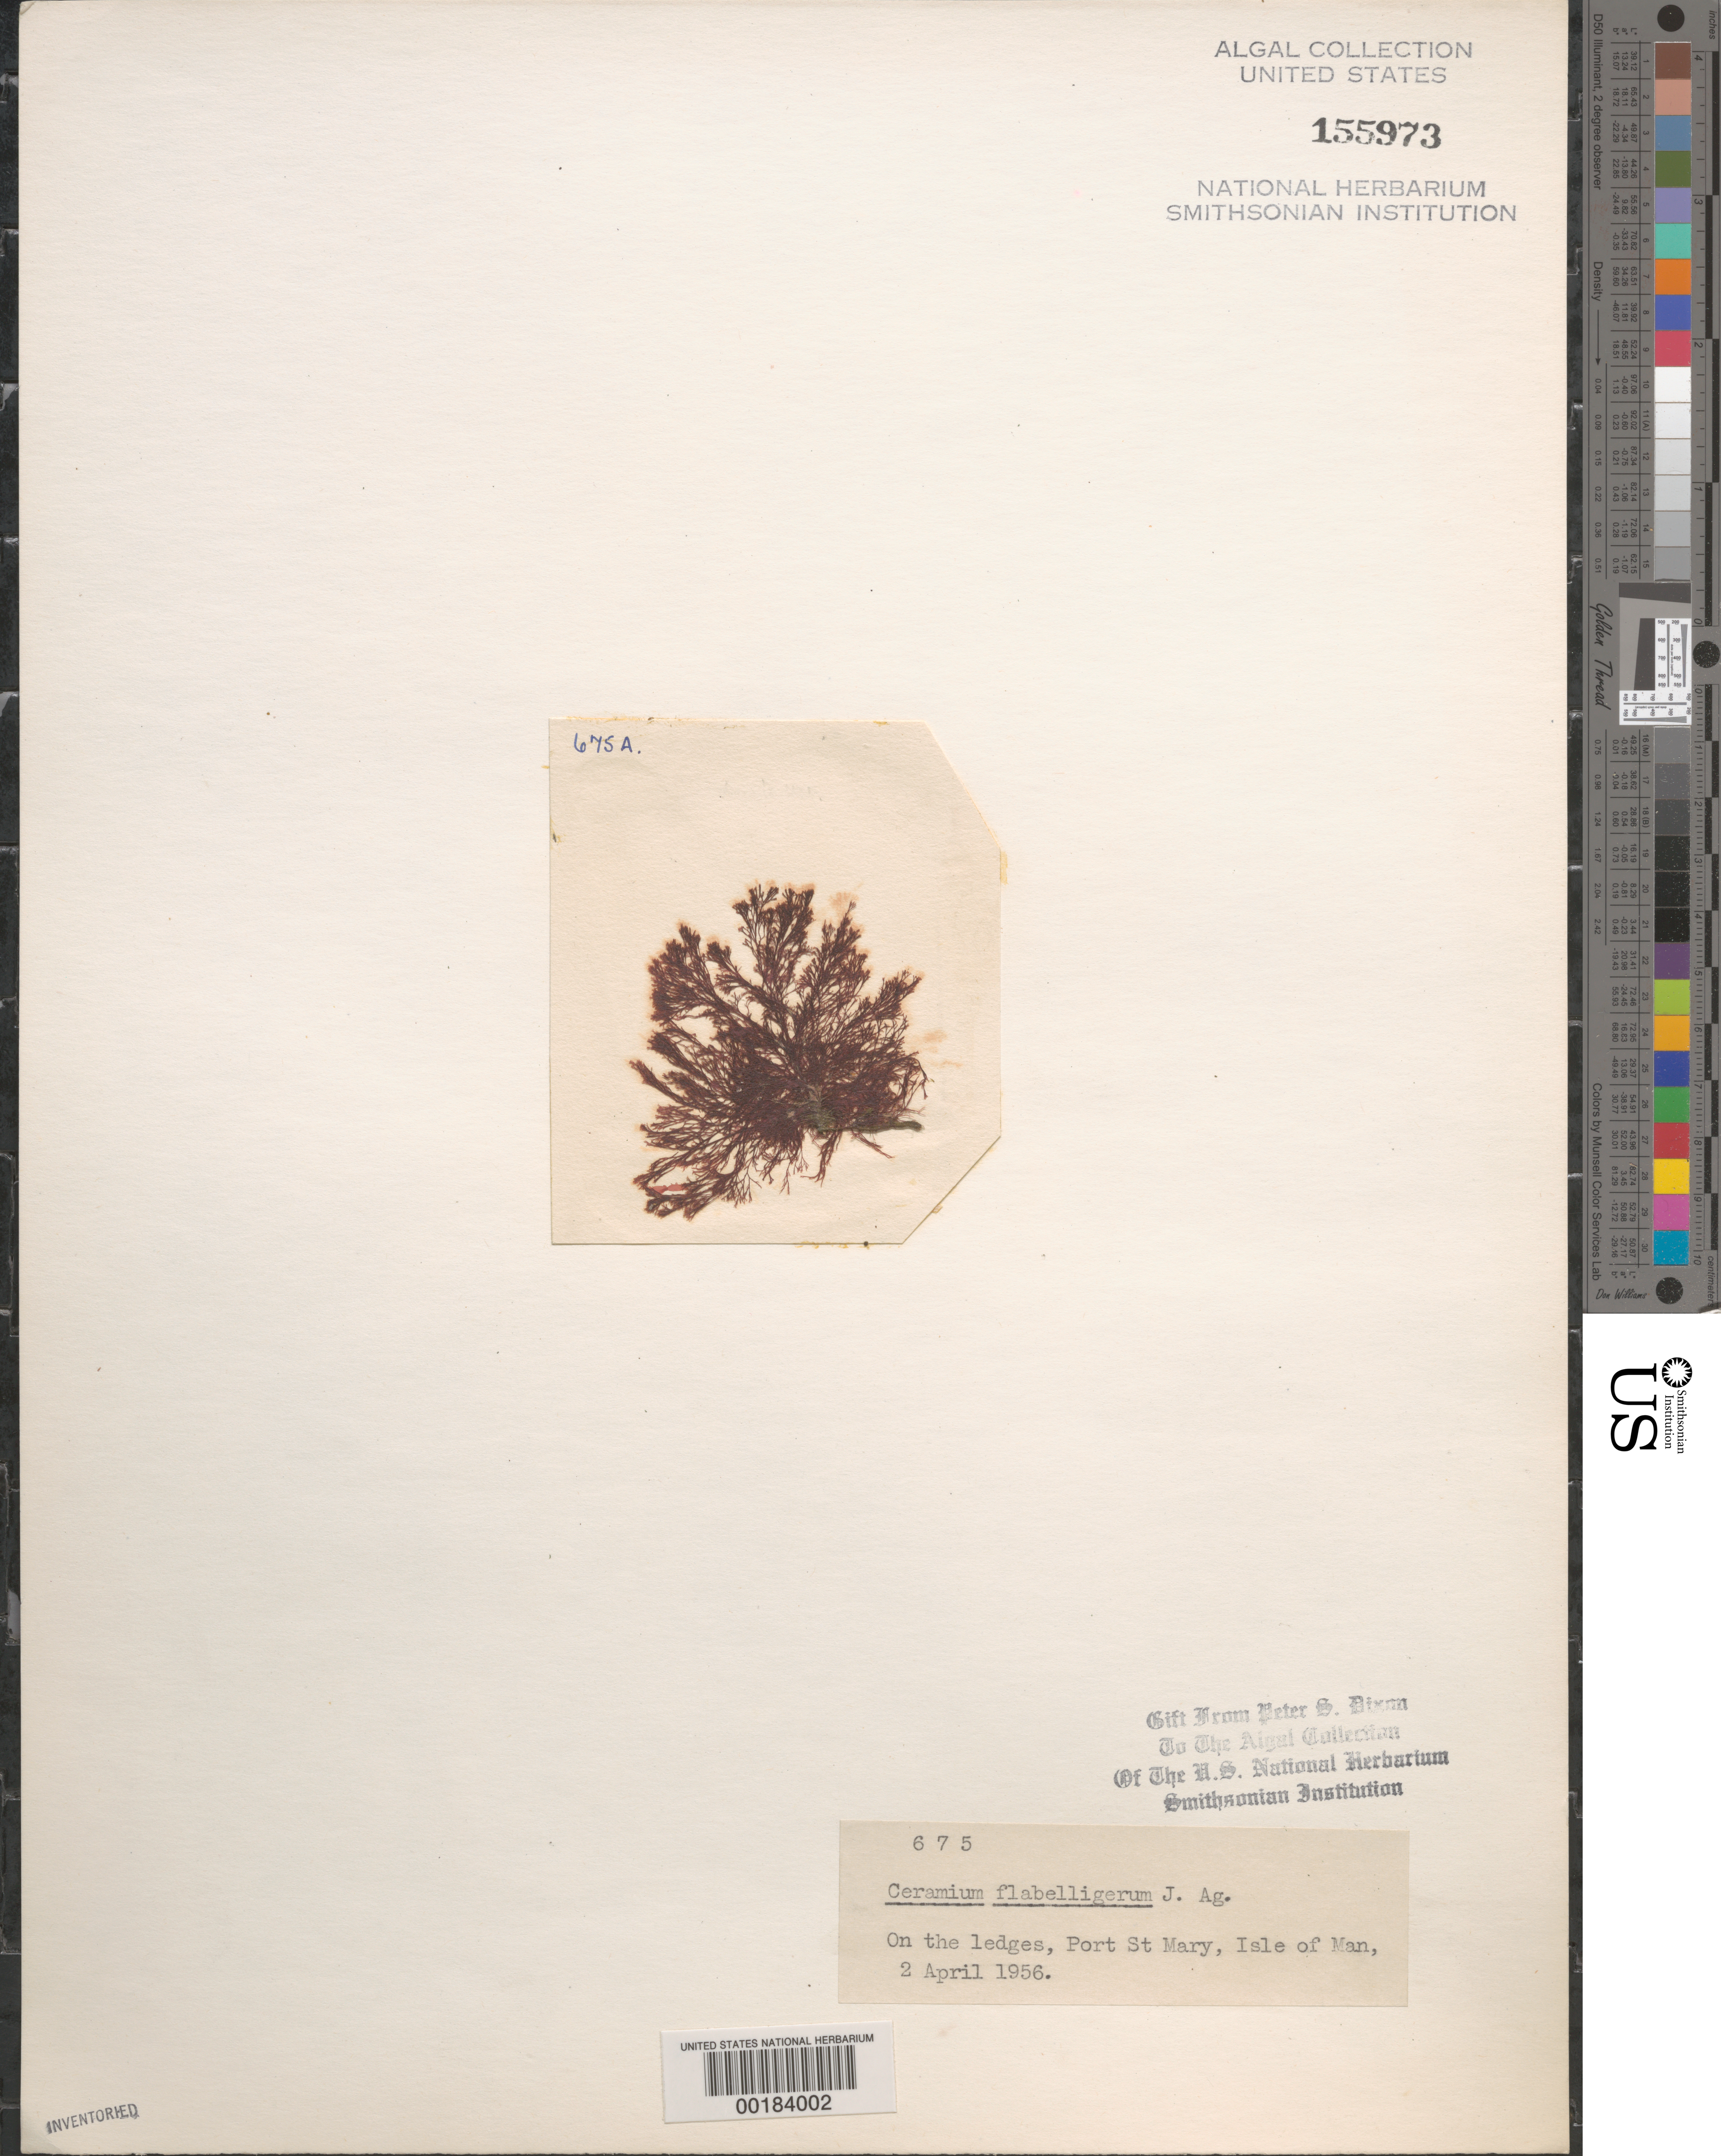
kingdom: Plantae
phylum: Rhodophyta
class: Florideophyceae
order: Ceramiales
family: Ceramiaceae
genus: Ceramium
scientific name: Ceramium gaditanum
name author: (Clemente) Cremades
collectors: P. S. Dixon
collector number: PSD 675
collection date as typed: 02 Apr 1956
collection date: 1956-04-02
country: United Kingdom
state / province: England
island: Isle of Man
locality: Port St. Mary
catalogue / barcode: US 155973